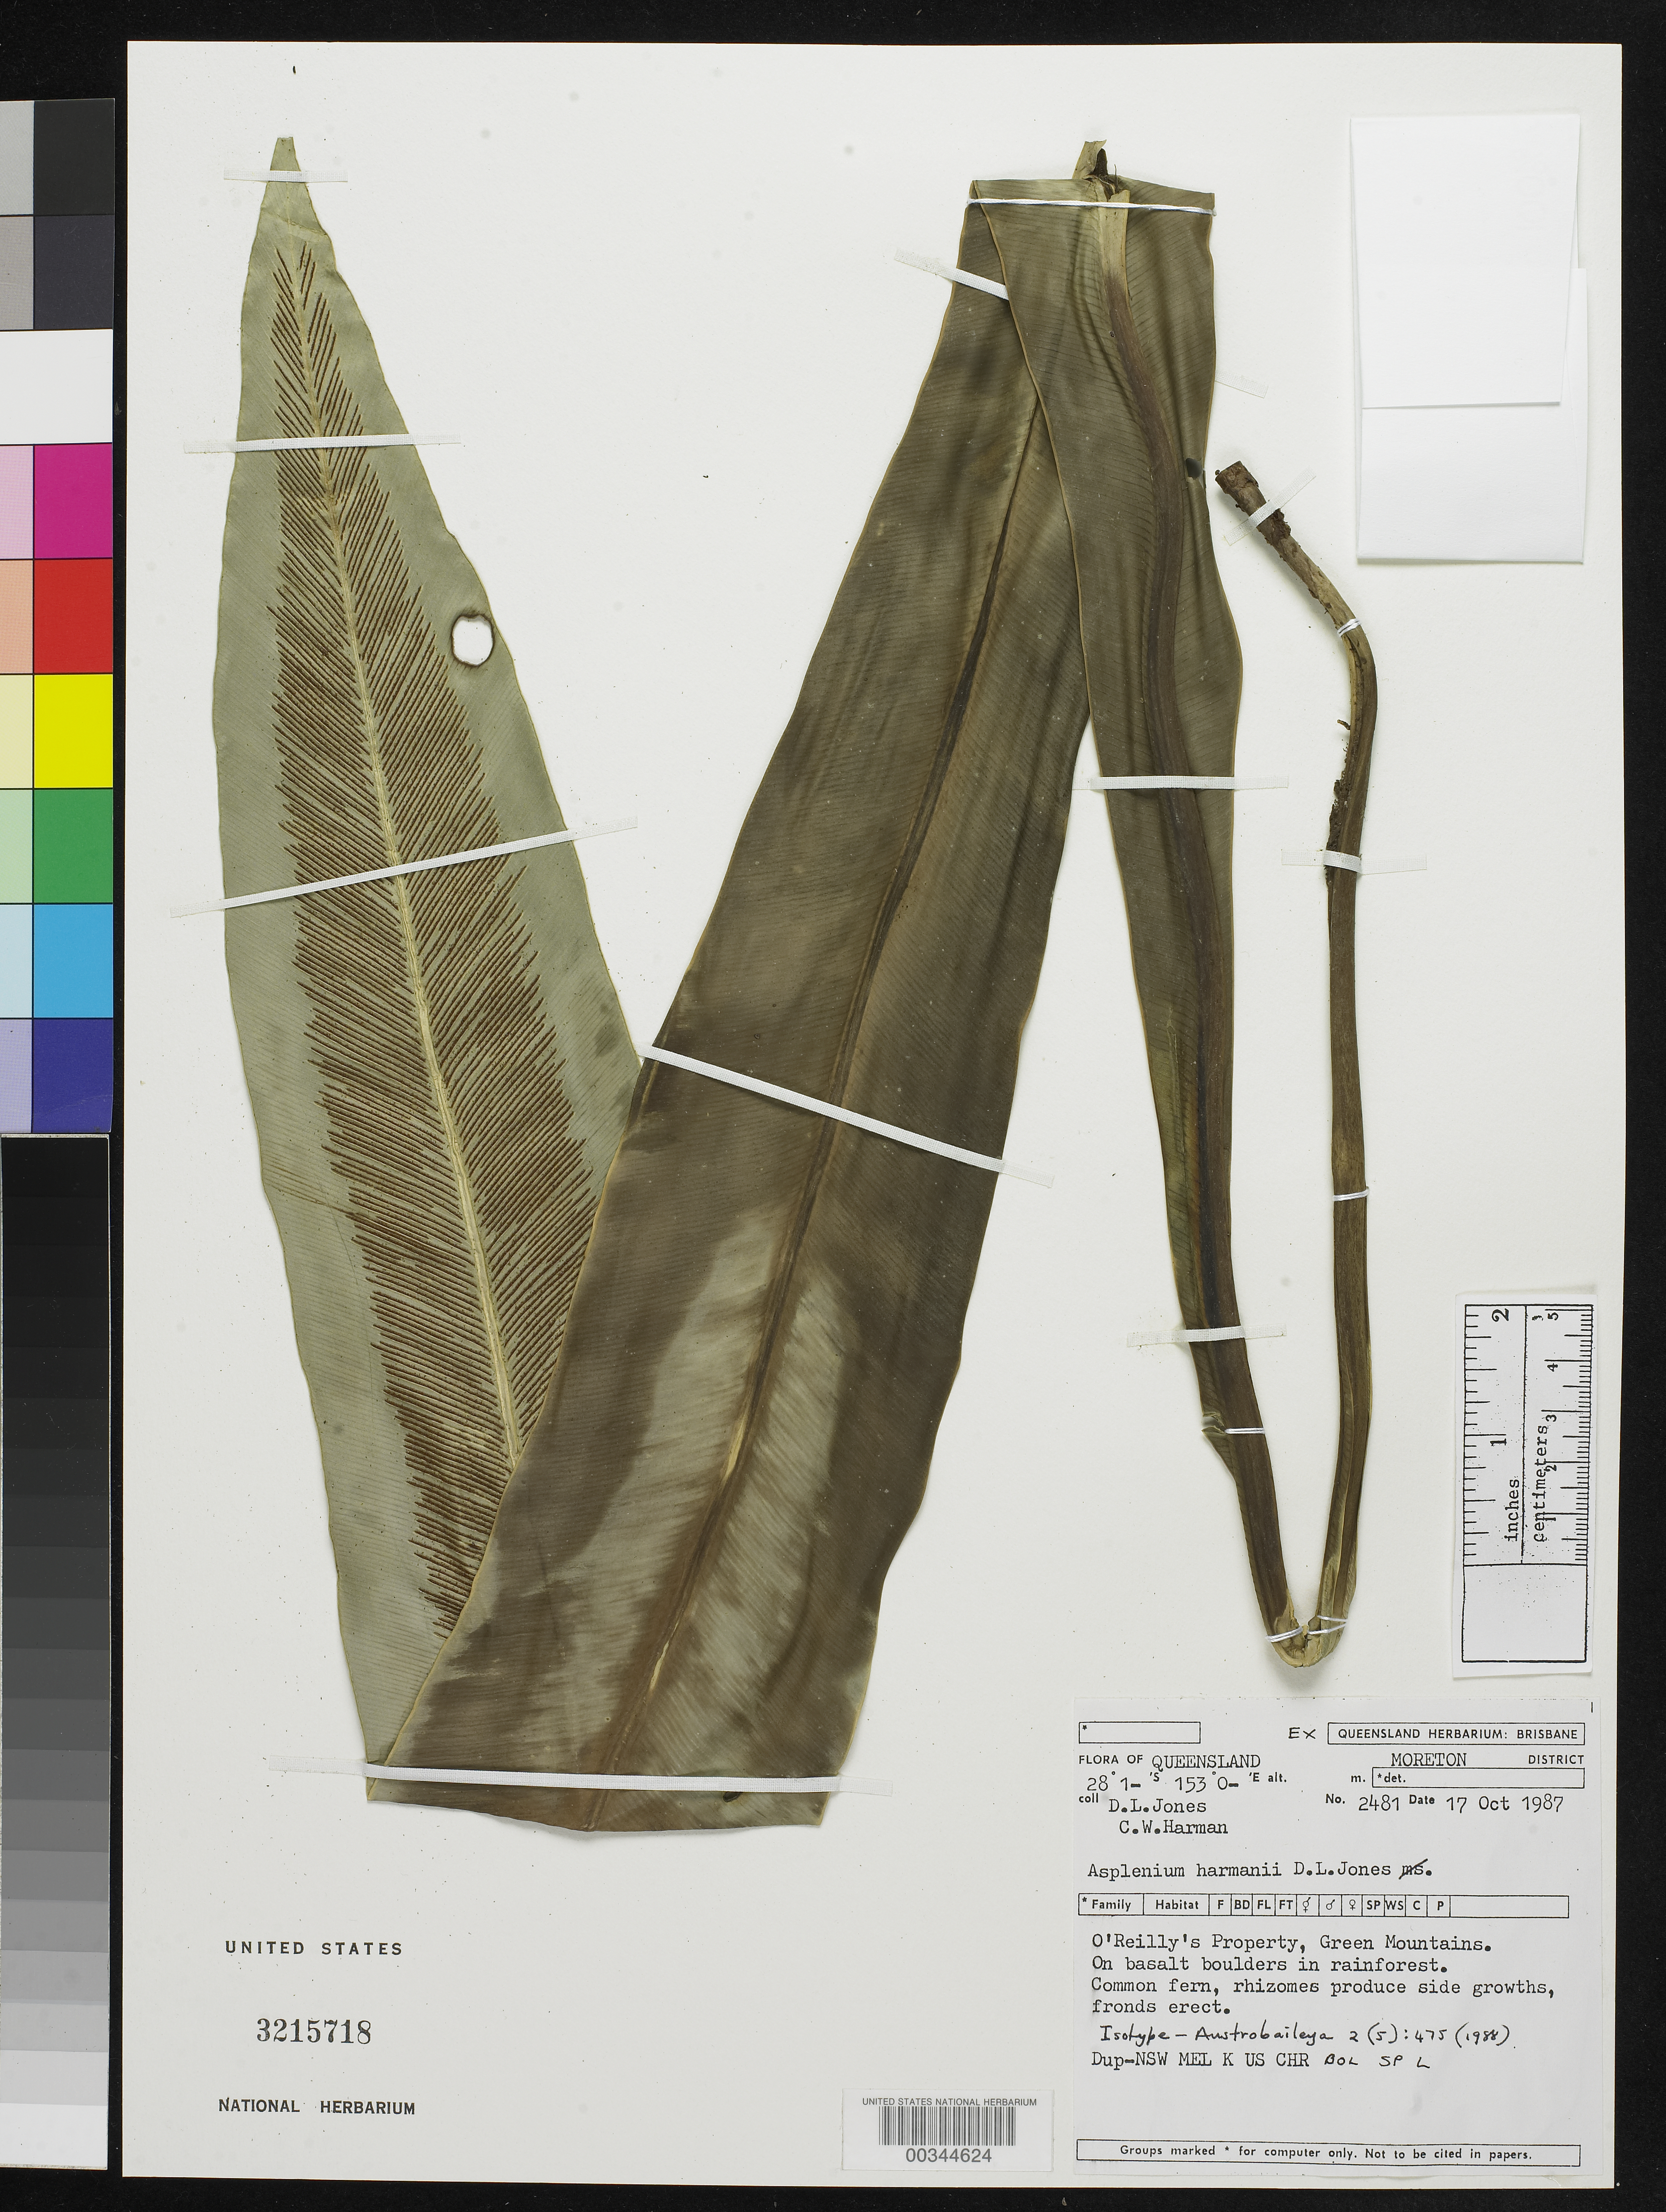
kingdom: Plantae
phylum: Tracheophyta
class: Polypodiopsida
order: Polypodiales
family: Aspleniaceae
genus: Asplenium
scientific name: Asplenium harmanii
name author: D.L. Jones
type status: Isotype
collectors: D. L. Jones & C. Harman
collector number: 2481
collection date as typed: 17 Oct 1987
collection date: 1987-10-17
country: Australia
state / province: Queensland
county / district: Moreton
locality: O'Reilly's property, Green Mountains, McPherson Range.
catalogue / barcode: US 3215718